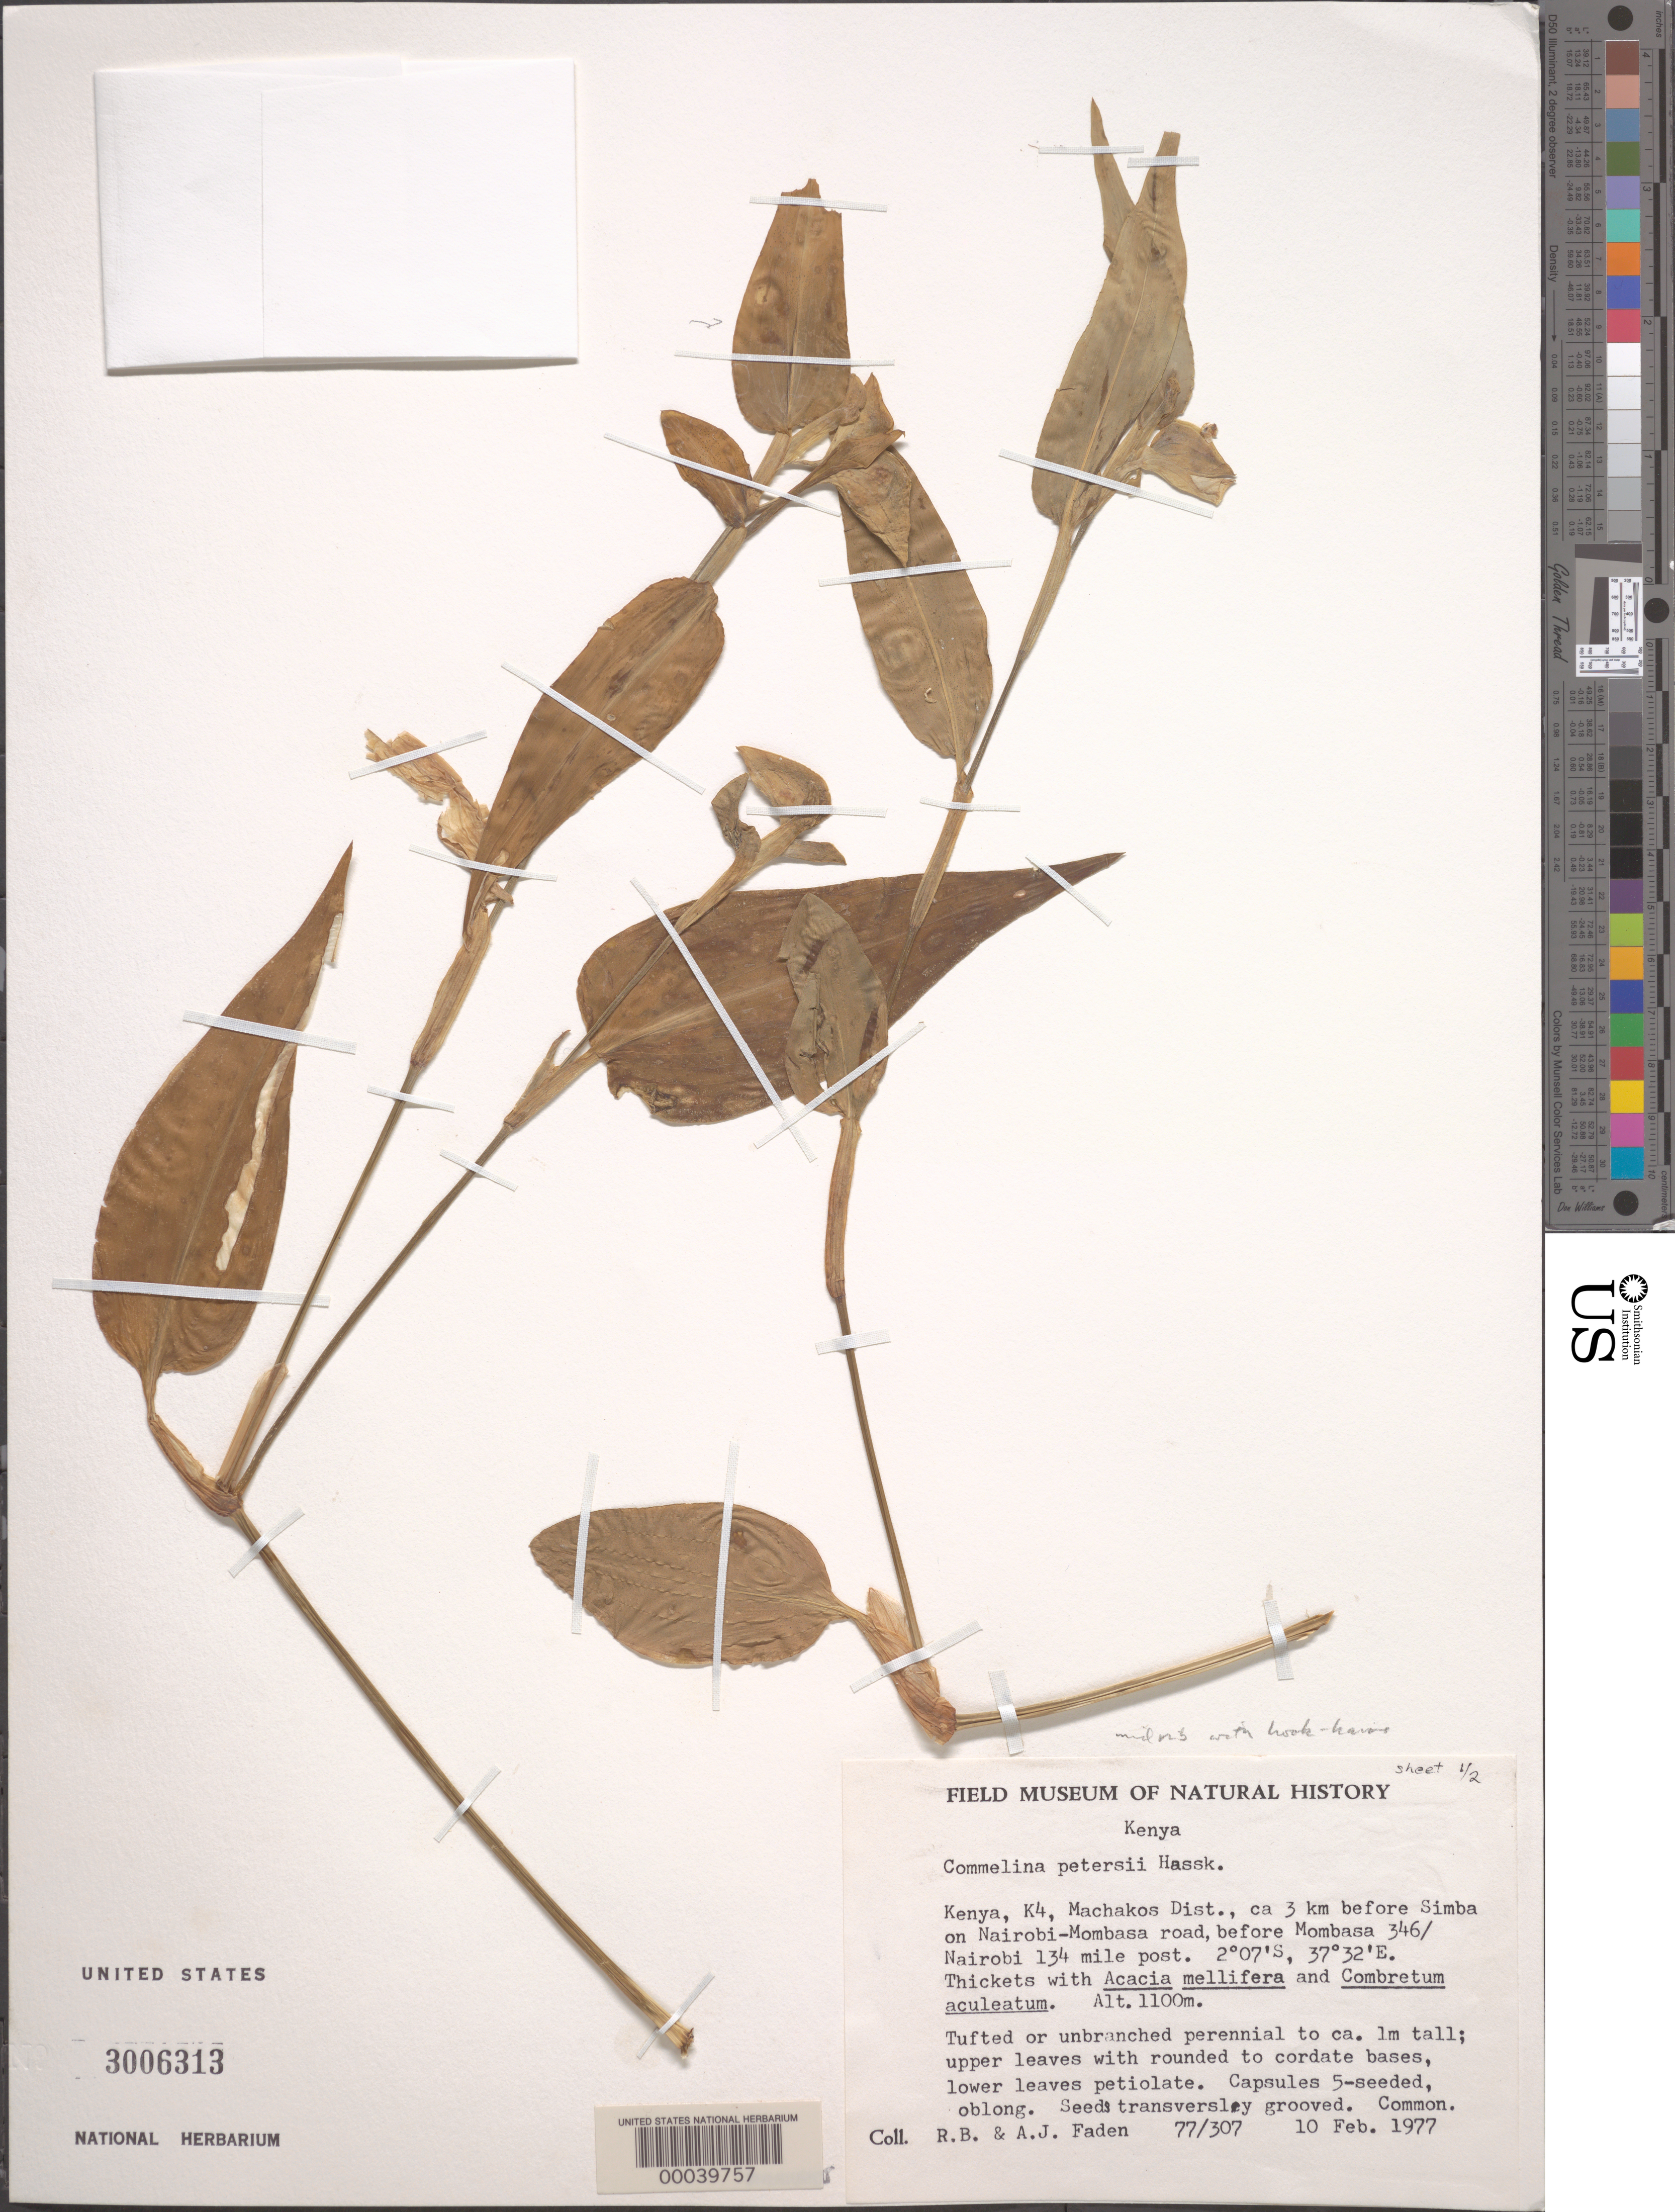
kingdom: Plantae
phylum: Tracheophyta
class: Liliopsida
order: Commelinales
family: Commelinaceae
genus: Commelina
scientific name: Commelina petersii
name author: Hassk.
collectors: R. B. Faden & A. J. Faden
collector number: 77/307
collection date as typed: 10 Feb 1977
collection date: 1977-02-10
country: Kenya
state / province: Machakos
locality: Simba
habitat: Thickets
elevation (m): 1100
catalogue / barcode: US 3006313